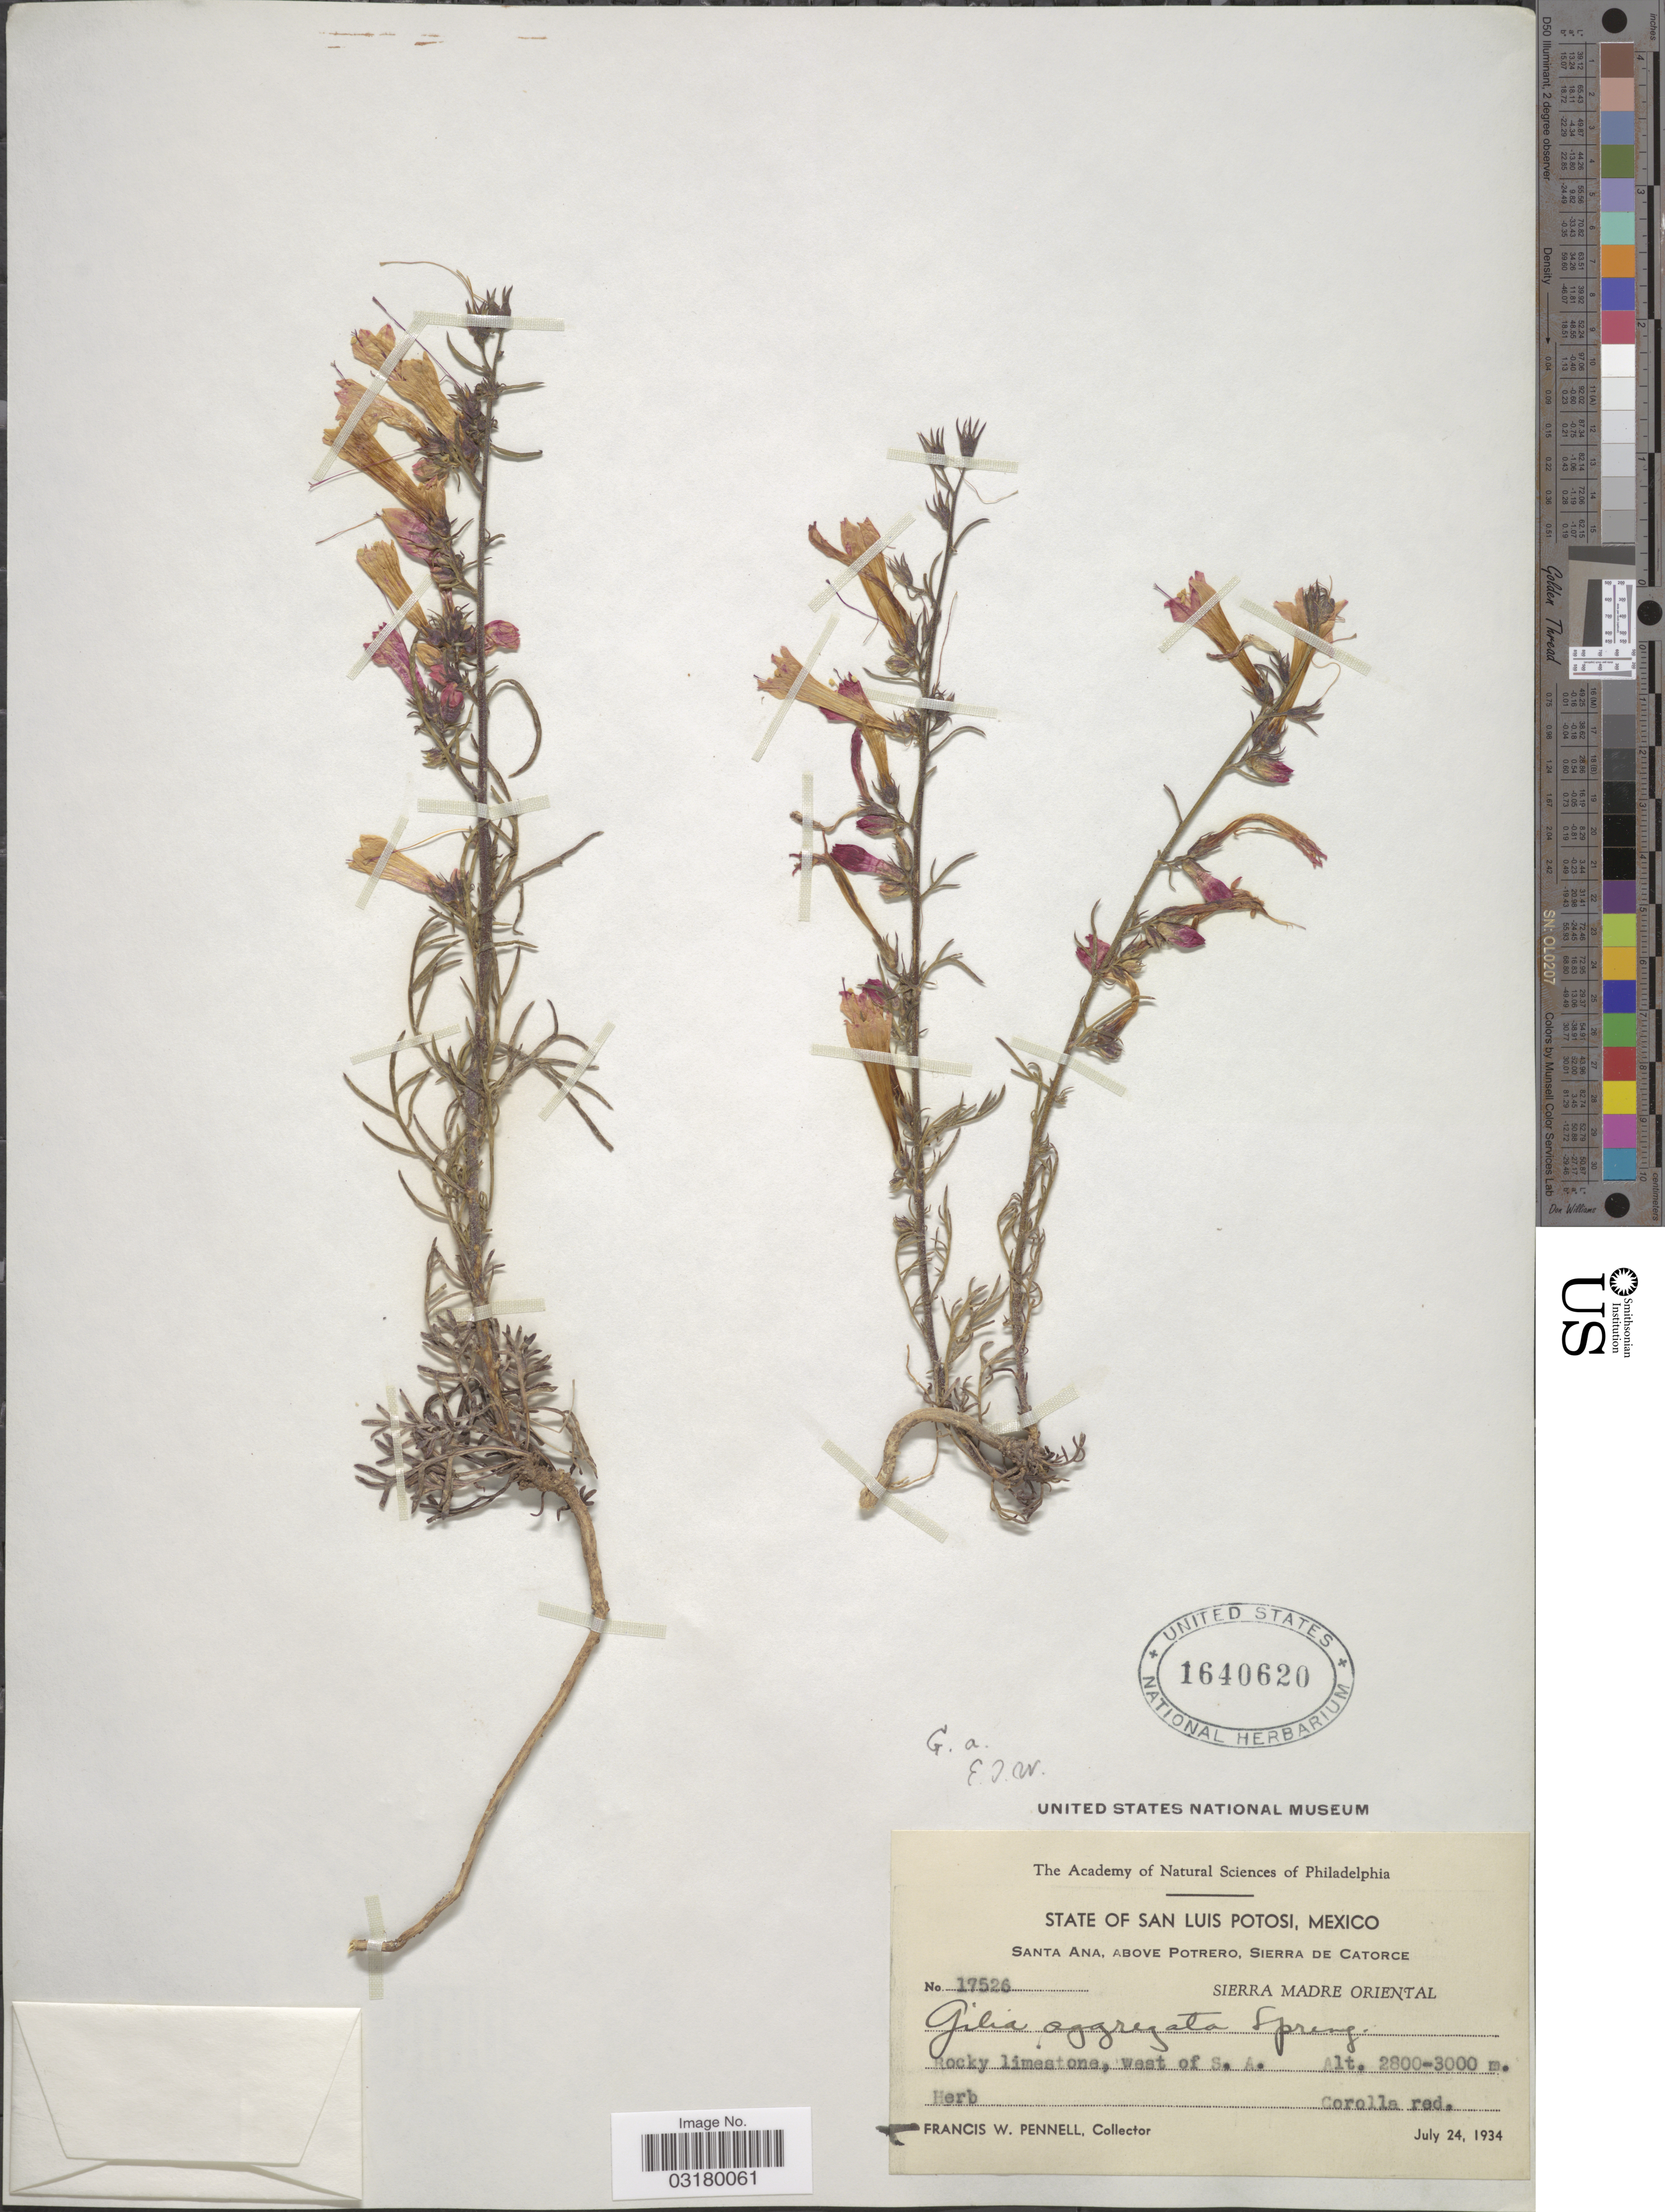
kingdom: Plantae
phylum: Tracheophyta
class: Magnoliopsida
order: Ericales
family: Polemoniaceae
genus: Ipomopsis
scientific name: Ipomopsis aggregata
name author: (Pursh) V.E. Grant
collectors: F. W. Pennell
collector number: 17526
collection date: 1934-07-24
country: Mexico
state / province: San Luis Potosí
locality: State of San Luis Potosi. Santa Ana, above Potrero, Sierra de Catorce. Sierra Madre Oriental. Rocky limestone, west of S.A.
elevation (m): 2800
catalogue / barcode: US 1640620